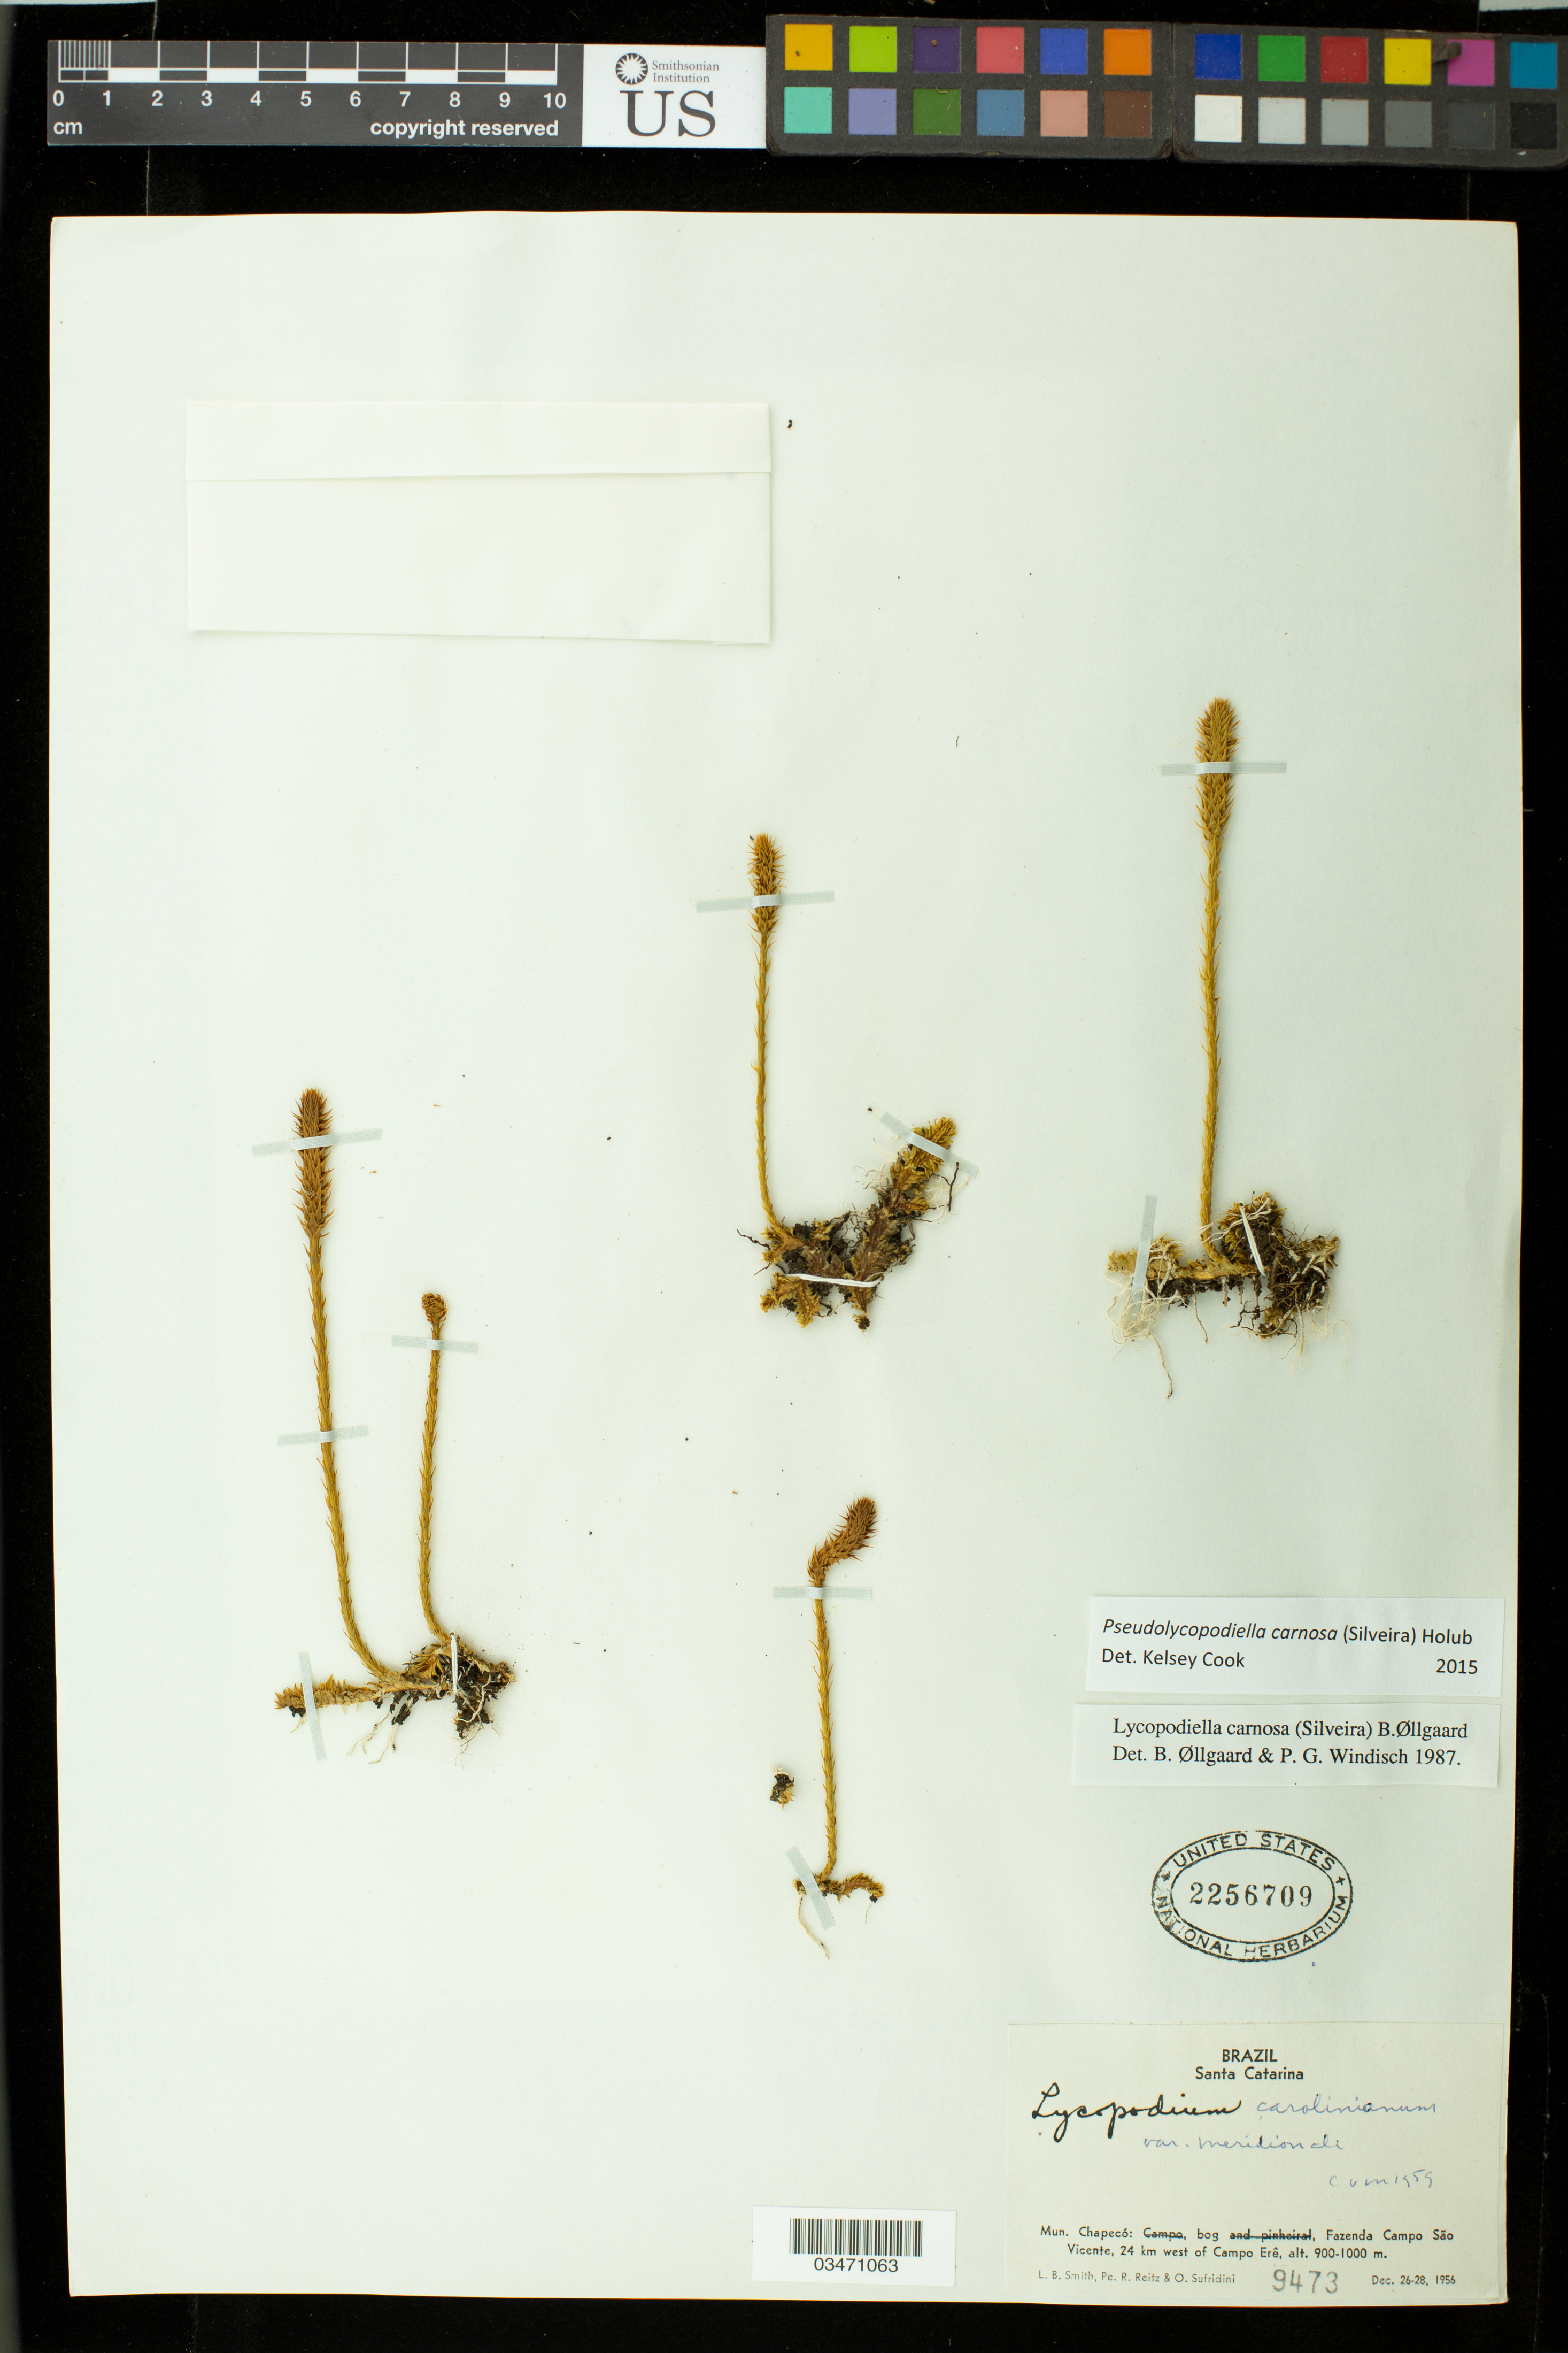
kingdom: Plantae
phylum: Tracheophyta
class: Lycopodiopsida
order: Lycopodiales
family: Lycopodiaceae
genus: Pseudolycopodiella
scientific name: Pseudolycopodiella carnosa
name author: (Silveira) Holub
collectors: L. Smith, R. Reitz & O. Sufridini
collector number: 9473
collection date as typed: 26 - 28 Dec 1956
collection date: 1956-12-26/1956-12-28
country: Brazil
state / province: Santa Catarina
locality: Mun Chapeco: Campo, Fazenda Campo Sao Vicente, 24 km W of Campo Ere.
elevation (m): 900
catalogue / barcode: US 2256709